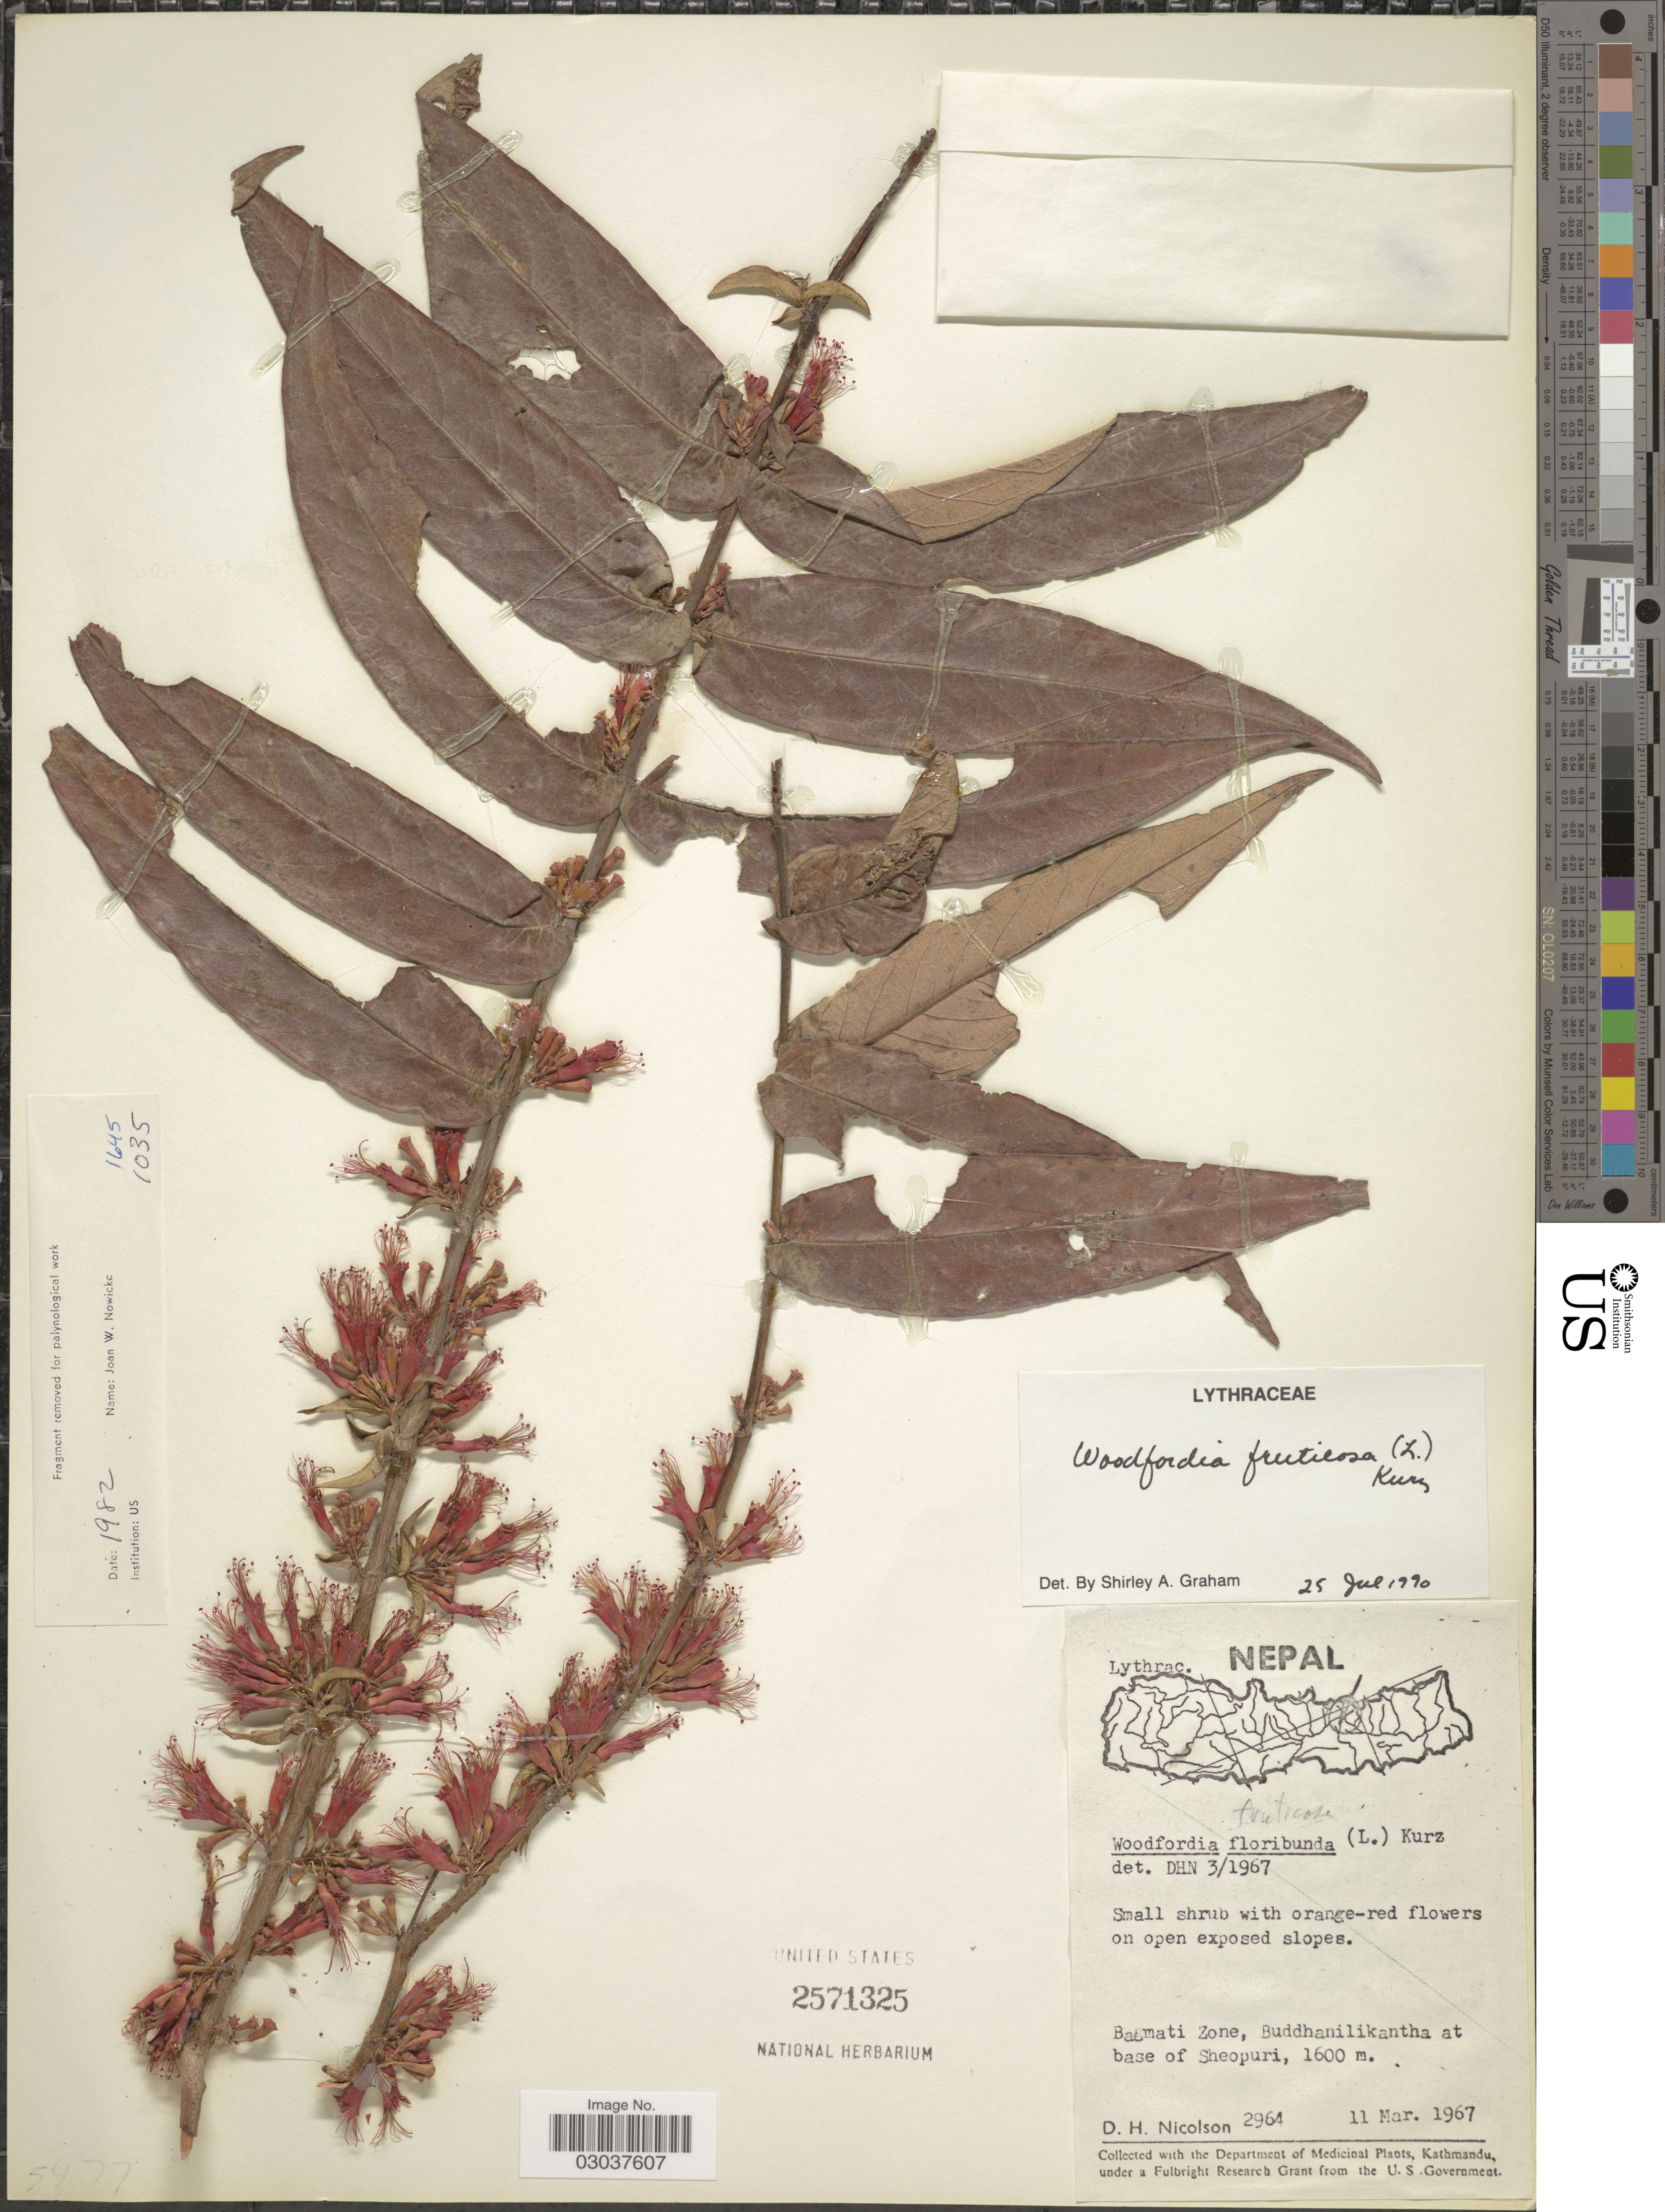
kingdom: Plantae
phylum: Tracheophyta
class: Magnoliopsida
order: Myrtales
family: Lythraceae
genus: Woodfordia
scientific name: Woodfordia fruticosa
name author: (L.) Kurz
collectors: D. H. Nicolson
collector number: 2964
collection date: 1967-03-11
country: Nepal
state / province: Bagmati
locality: Bagmati Zone, Buddhanilikantha at base of Sheopuri.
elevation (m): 1600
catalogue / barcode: US 2571325